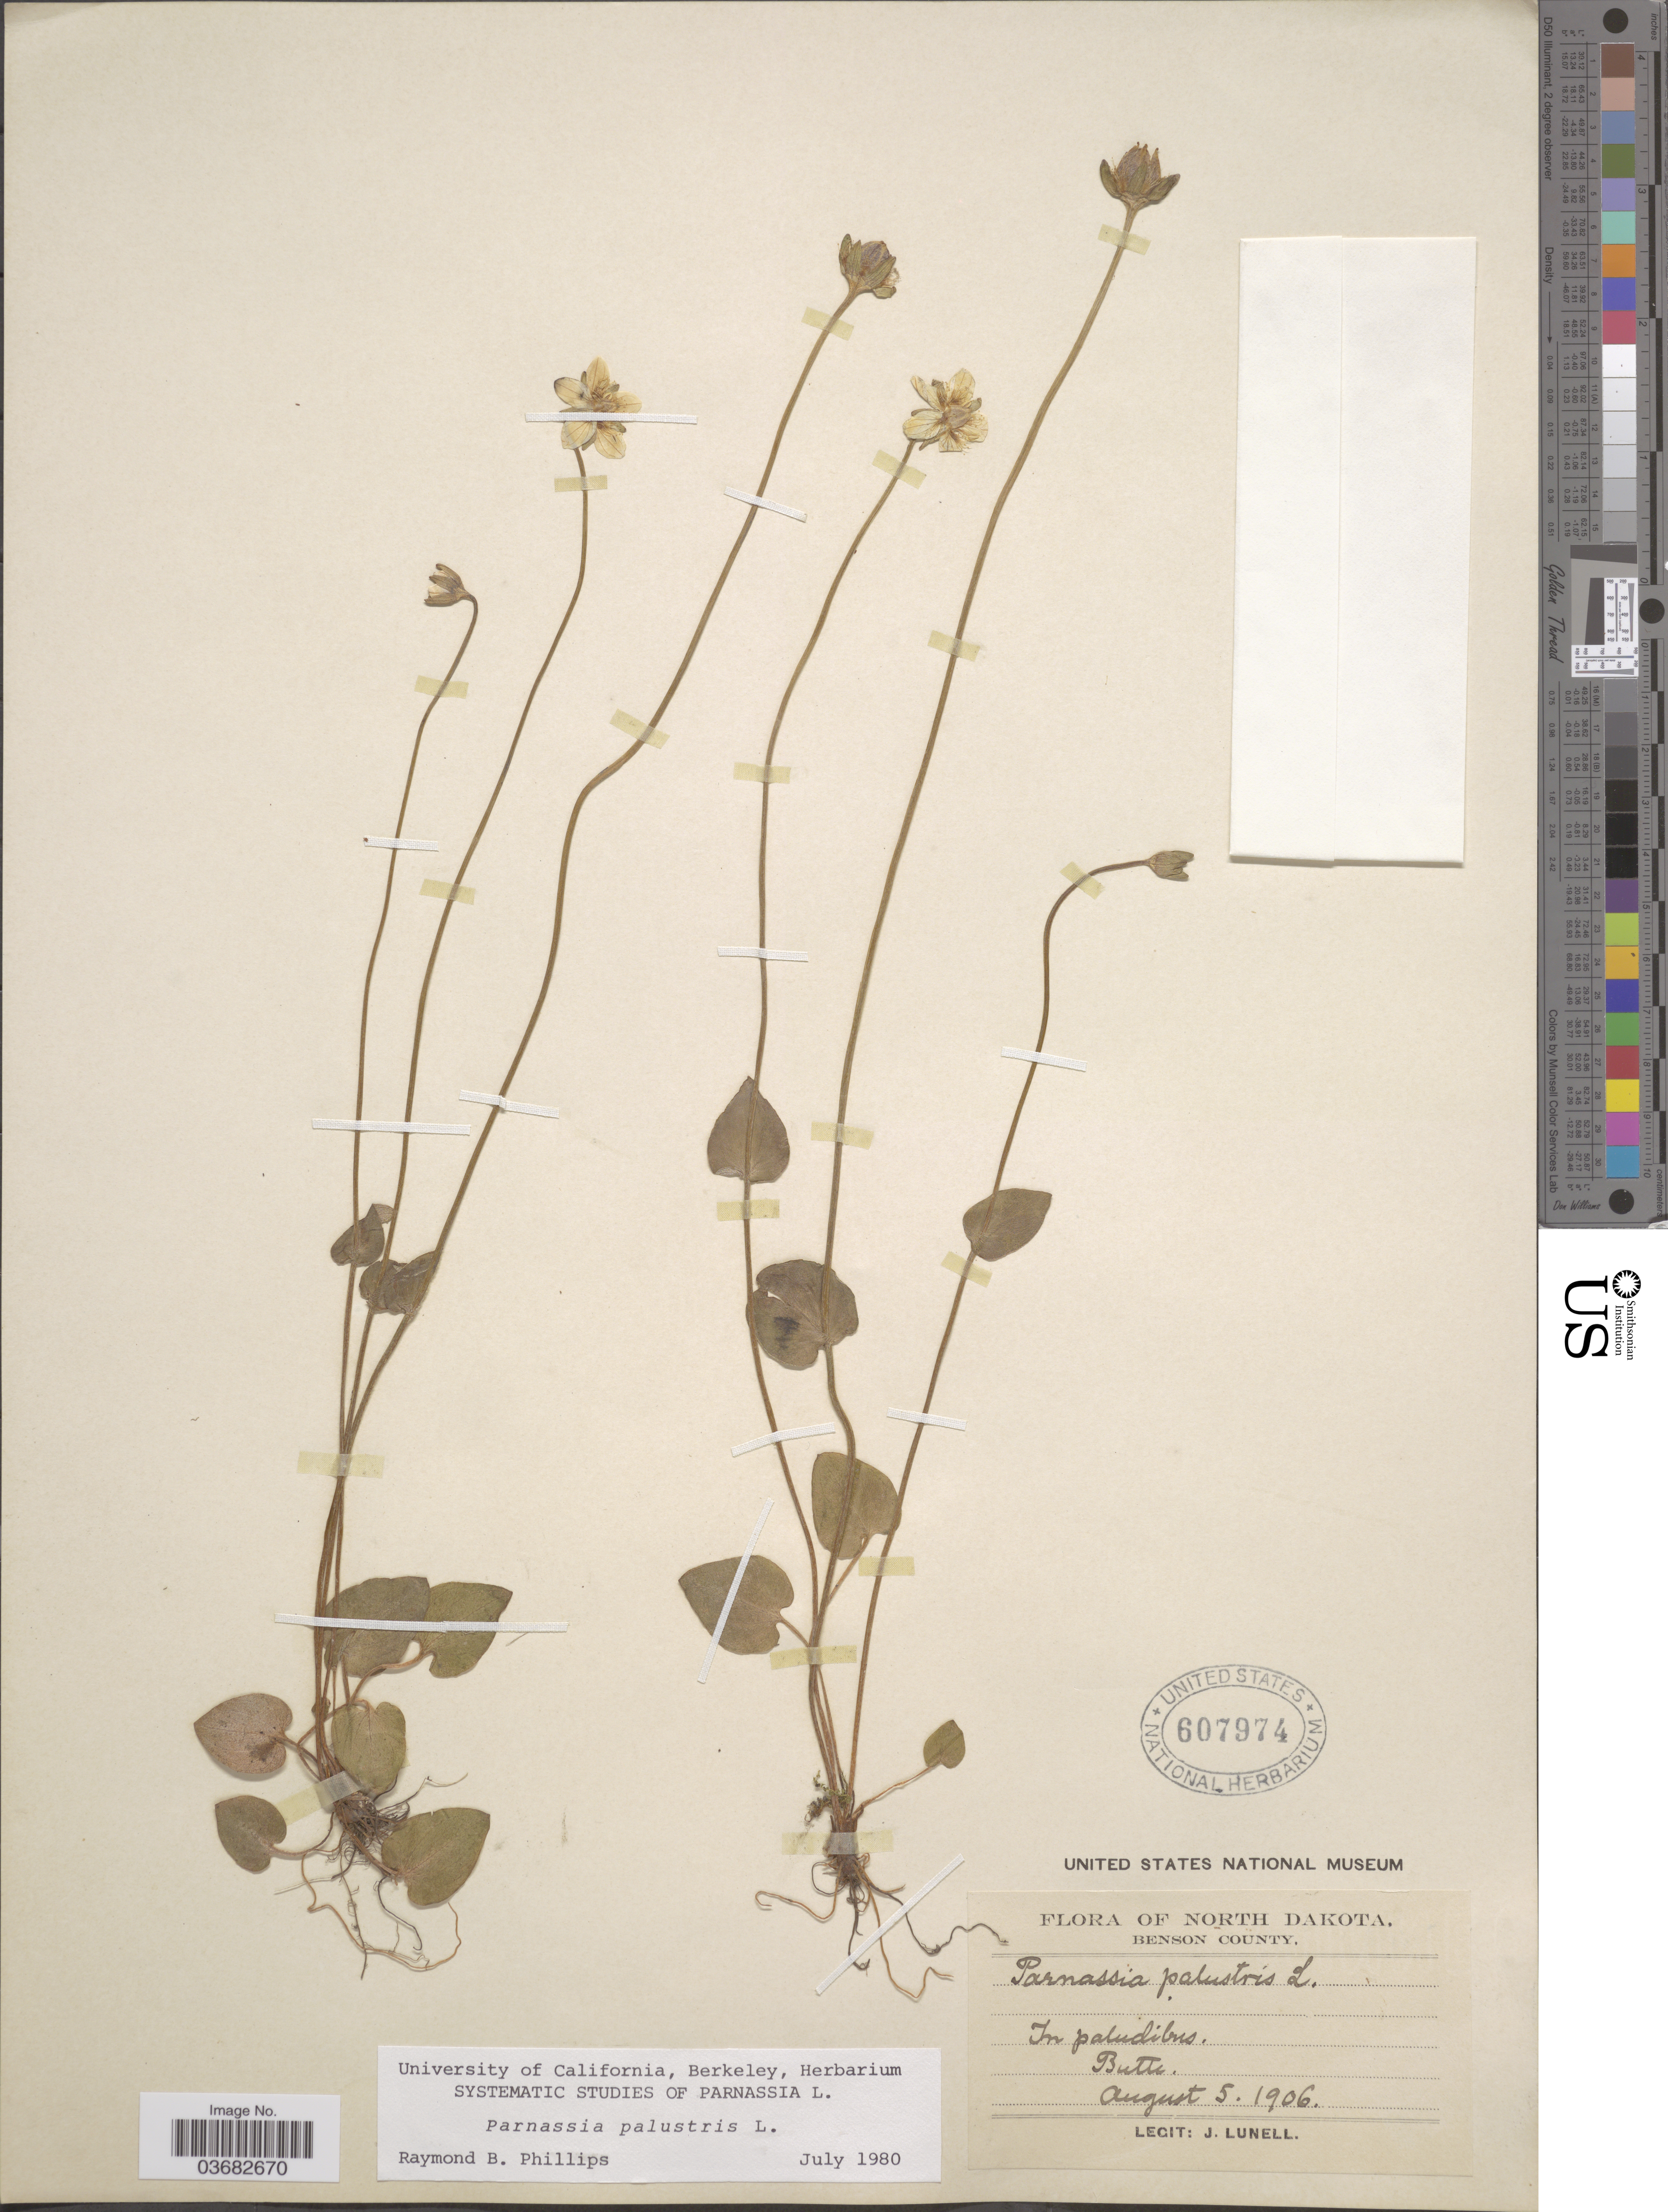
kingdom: Plantae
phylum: Tracheophyta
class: Magnoliopsida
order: Celastrales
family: Parnassiaceae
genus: Parnassia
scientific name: Parnassia palustris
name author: L.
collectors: J. Lunell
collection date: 1906-08-05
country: United States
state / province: North Dakota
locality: Benson County. Butte.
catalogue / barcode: US 607974